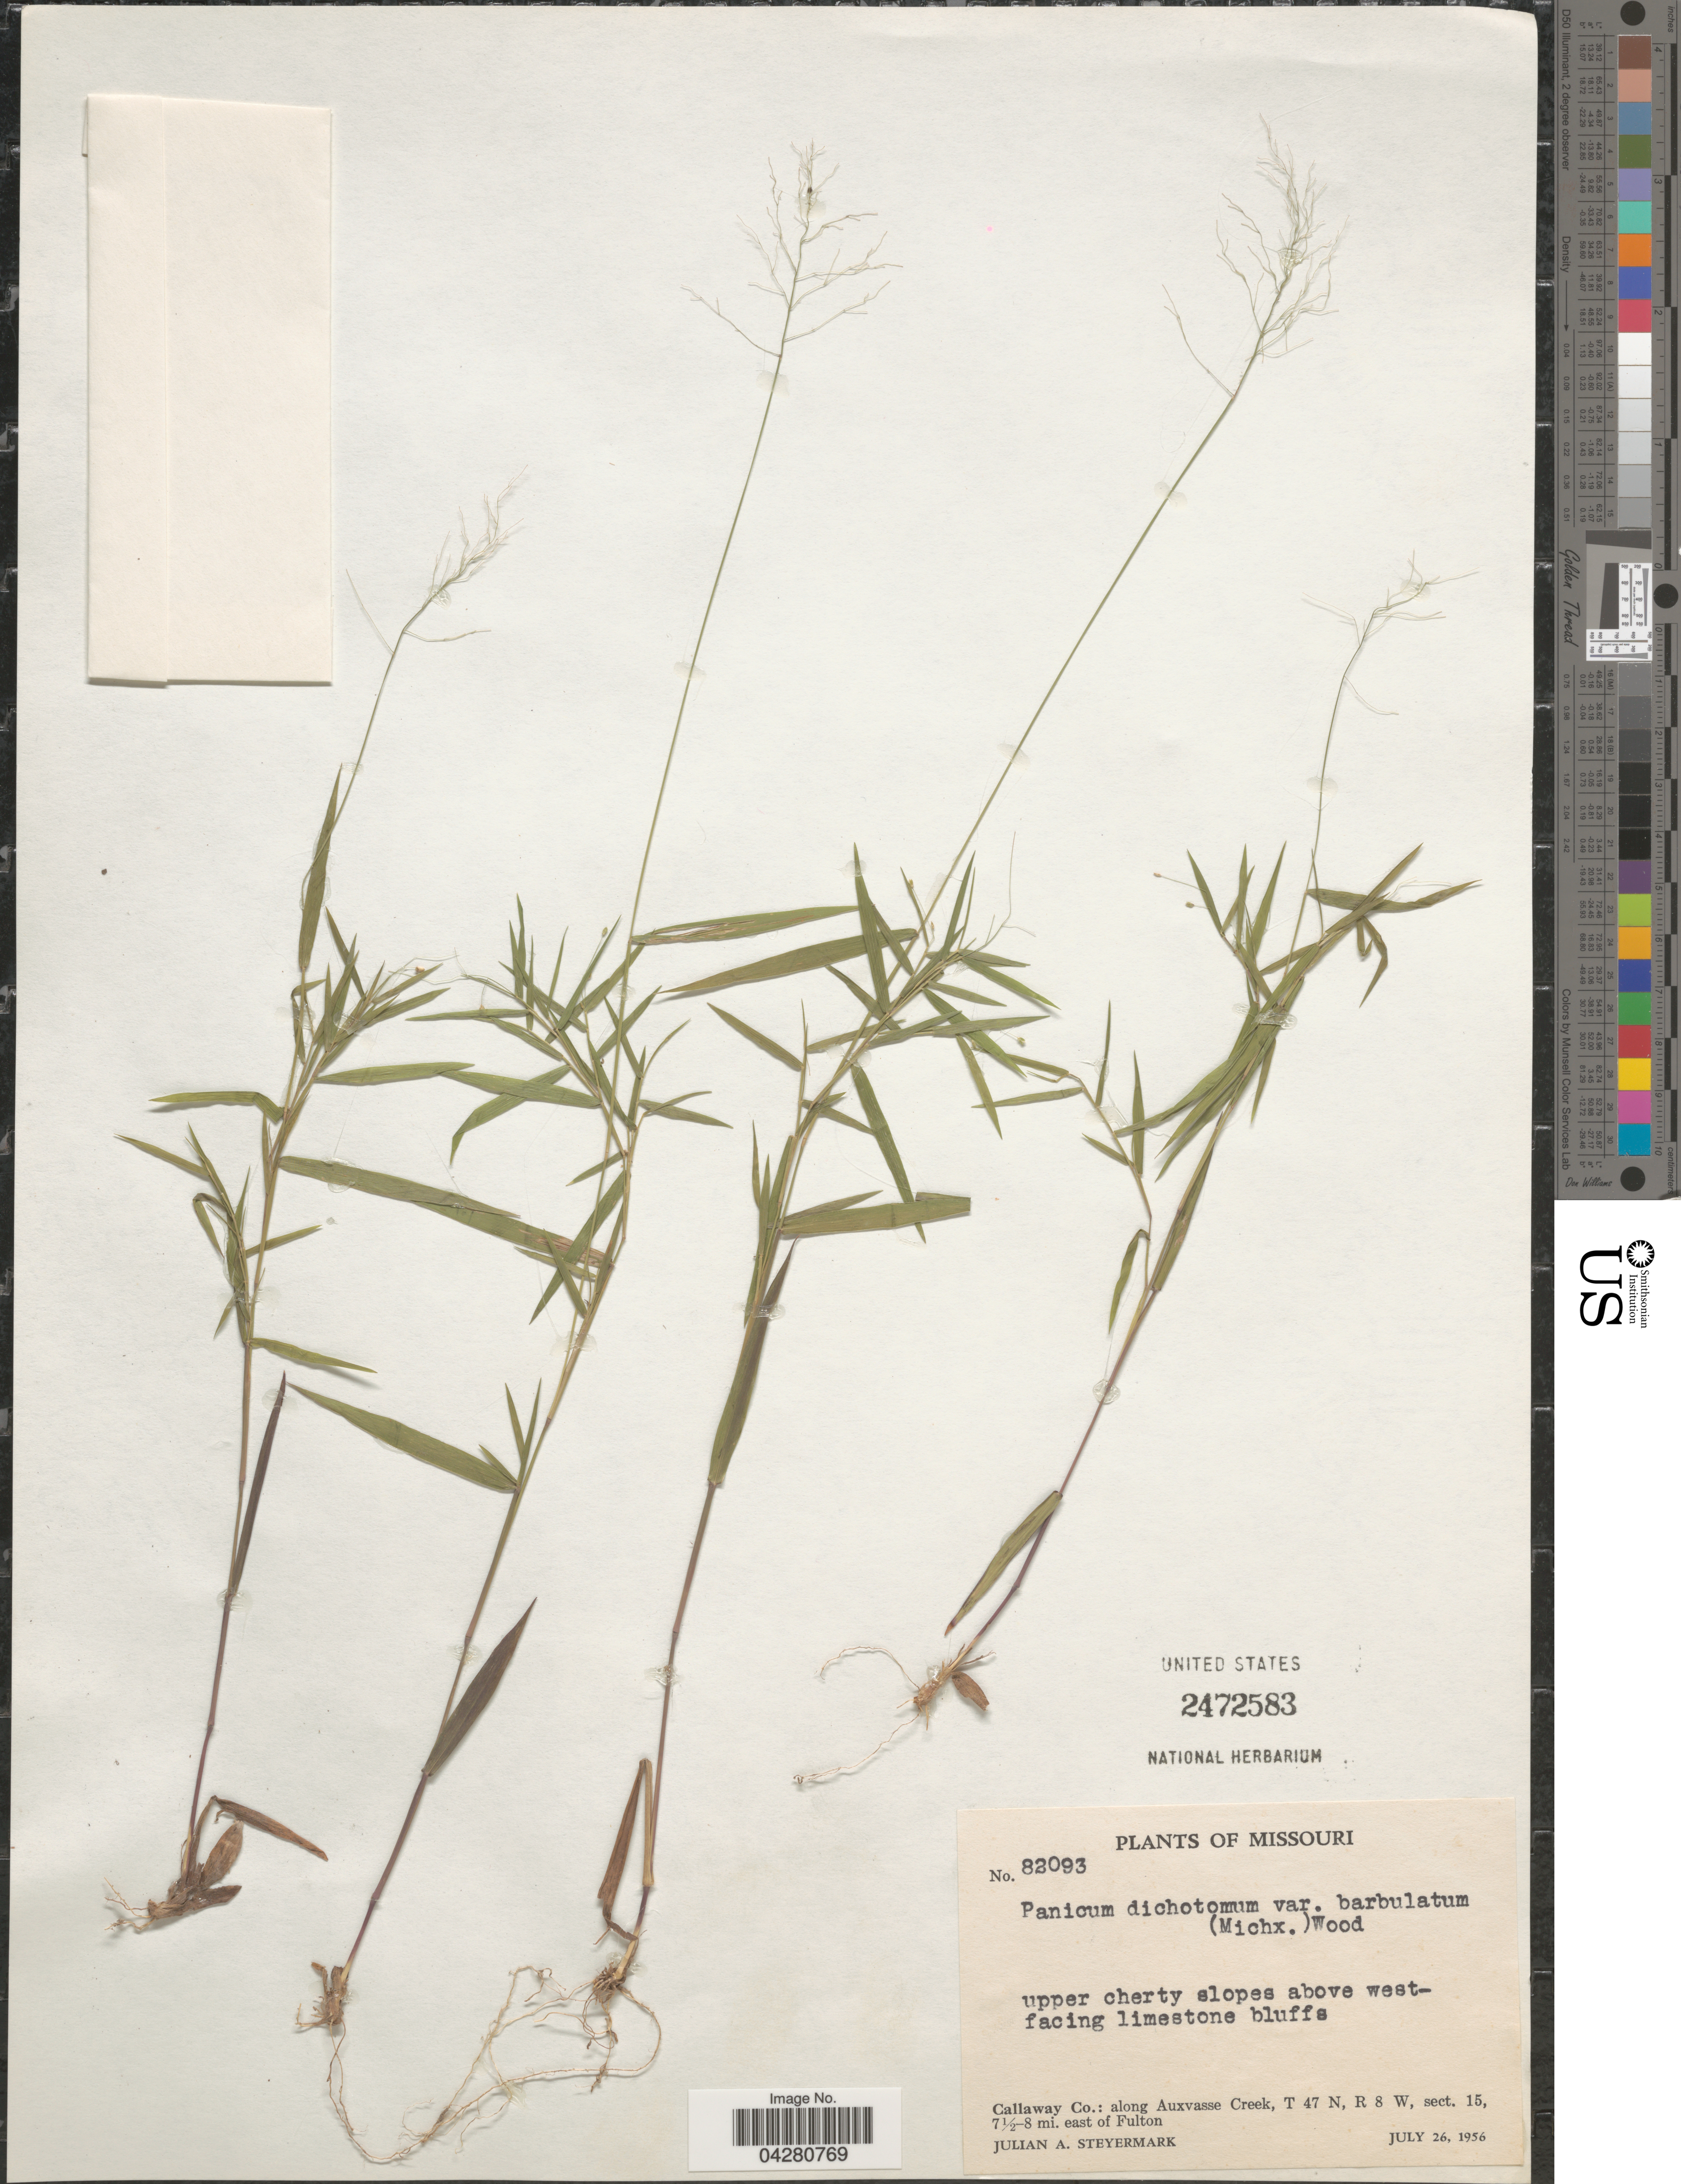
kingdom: Plantae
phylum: Tracheophyta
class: Liliopsida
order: Poales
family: Poaceae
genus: Dichanthelium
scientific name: Dichanthelium dichotomum var. dichotomum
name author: (L.) Gould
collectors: J. Steyermark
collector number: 82093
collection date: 1956-07-26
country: United States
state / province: Missouri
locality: Upper cherty slopes above west-facing limestone bluffs. Callaway Co.: along Auxvasse Creek, T 47 N, R 8 W, sect. 15, 7½-8 mi. east of Fulton.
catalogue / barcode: US 2472583